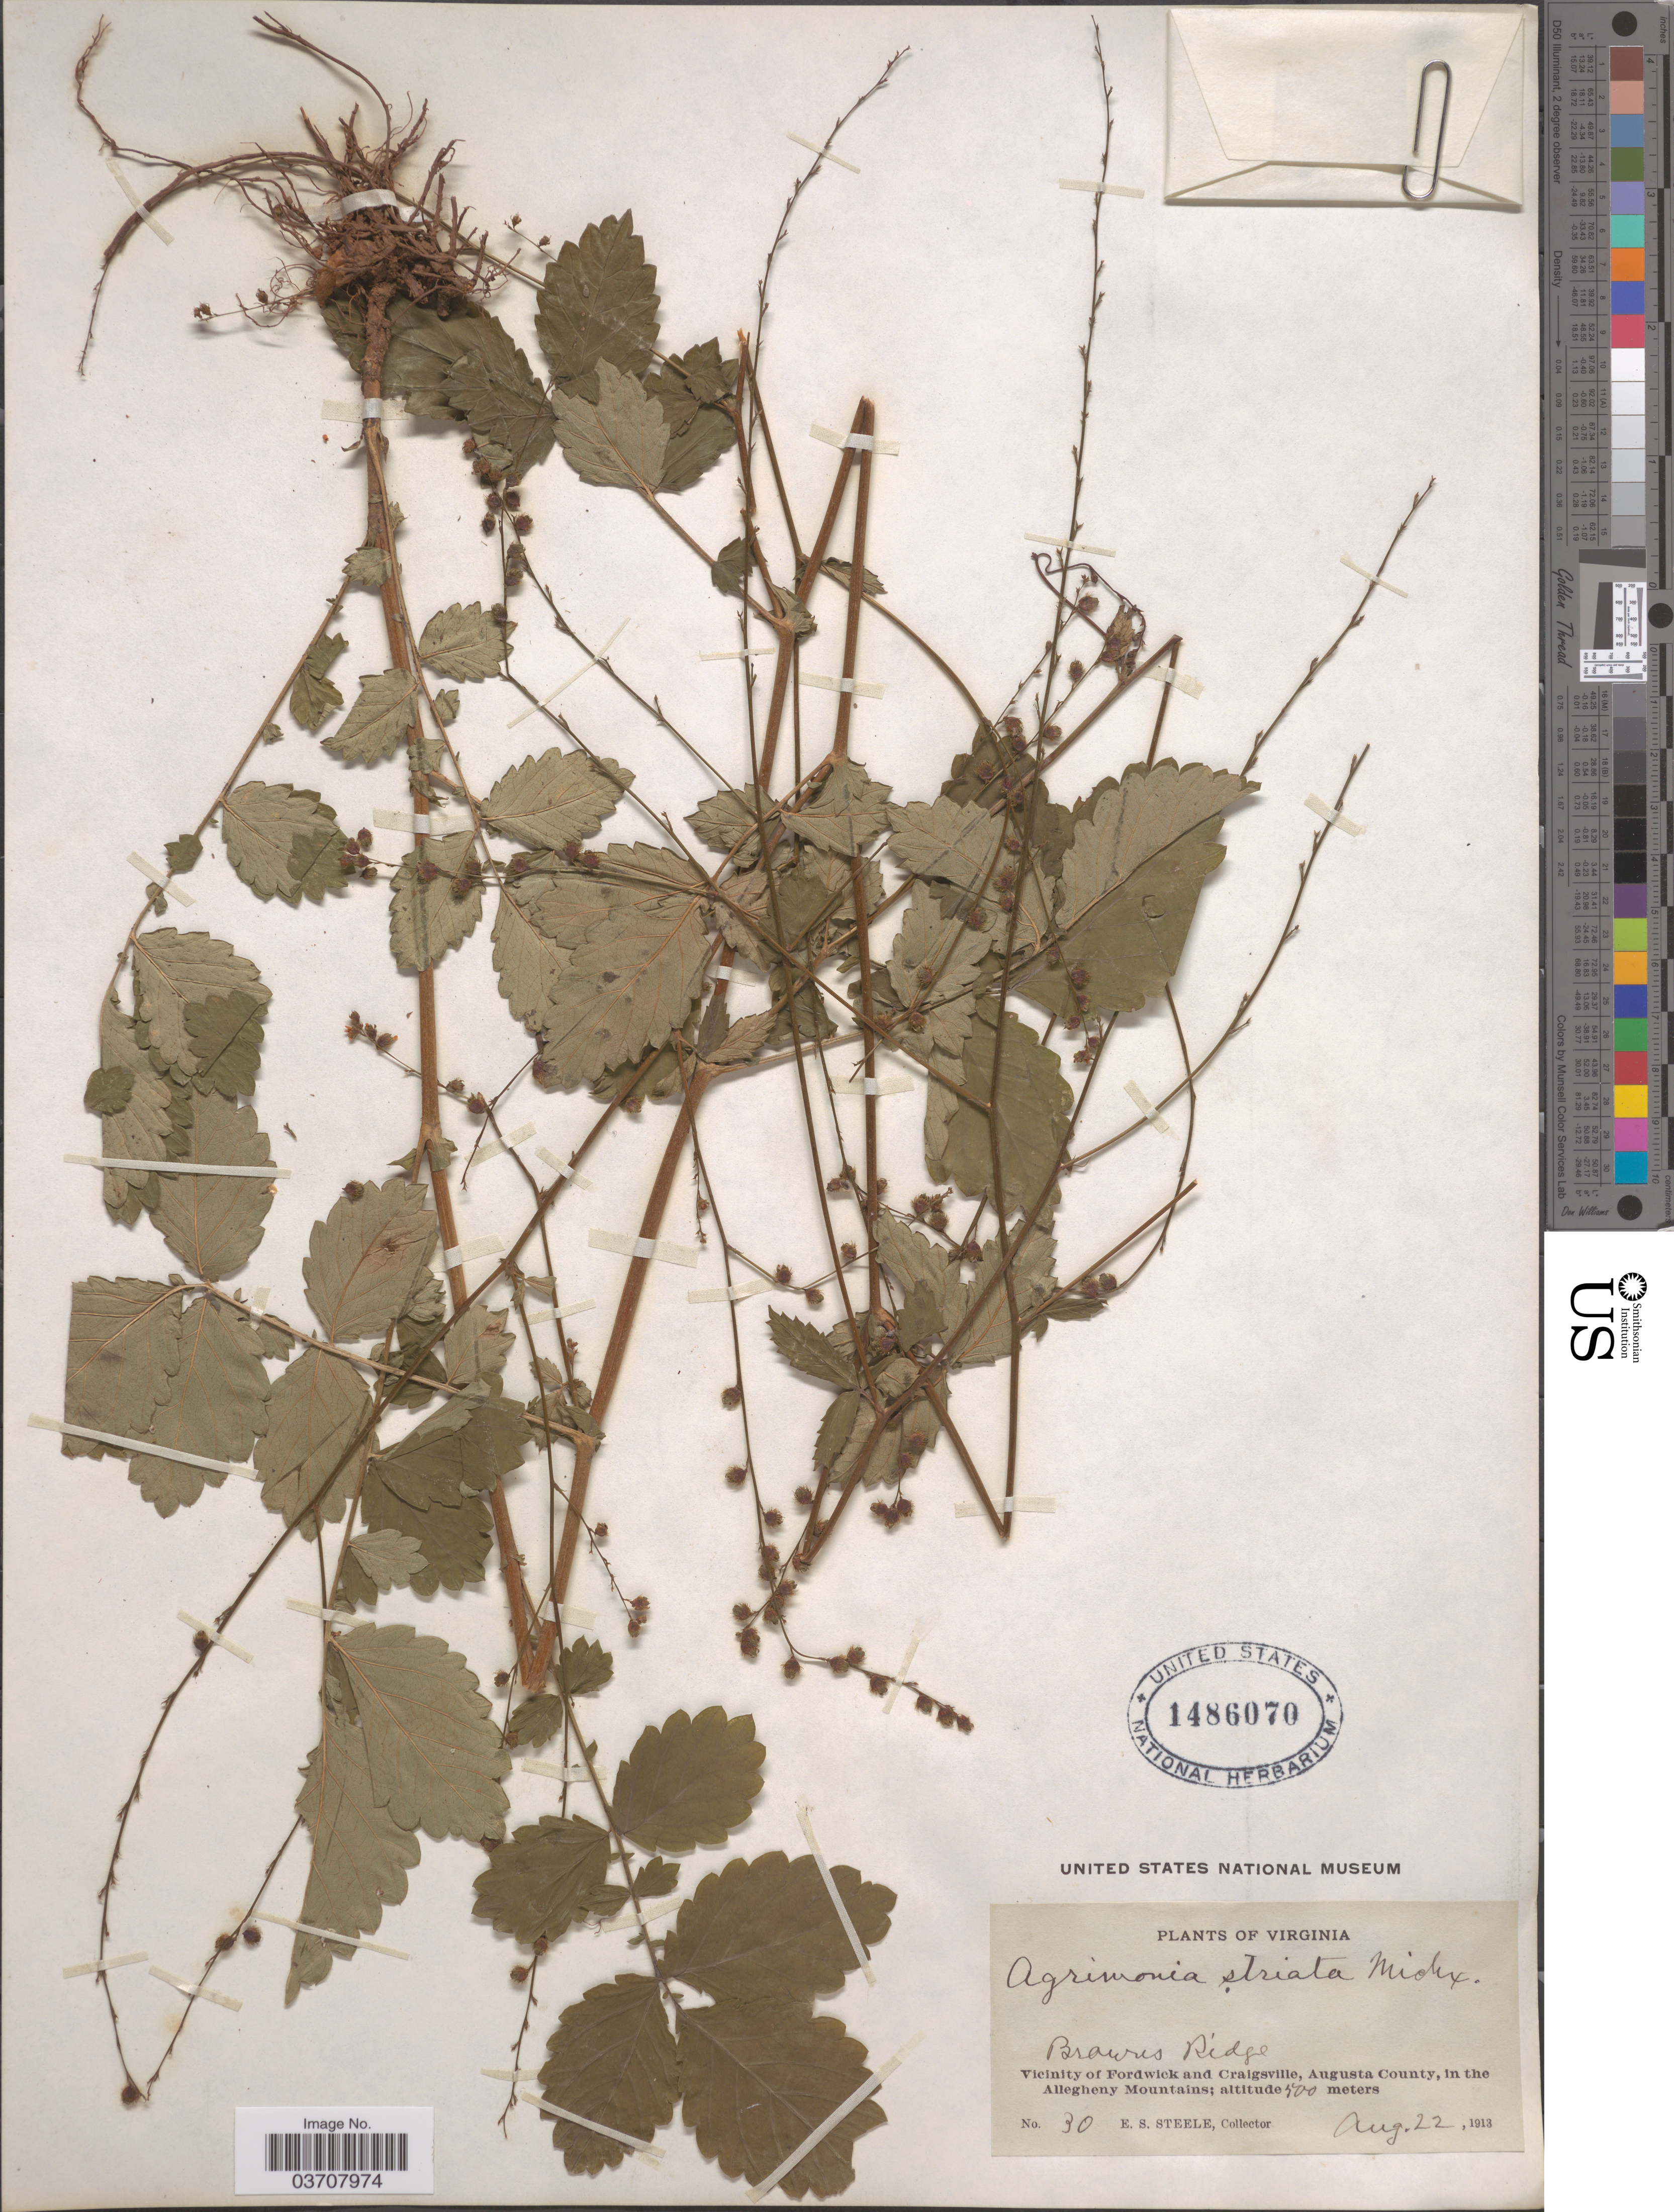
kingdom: Plantae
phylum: Tracheophyta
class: Magnoliopsida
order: Rosales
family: Rosaceae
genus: Agrimonia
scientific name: Agrimonia rostellata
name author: Wallr.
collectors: E. Steele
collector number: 30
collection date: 1913-08-22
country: United States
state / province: Virginia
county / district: Augusta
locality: Browns Ridge. Vicinity of Fordwick and Craigsville, Augusta County, in the Allegheny Mountains.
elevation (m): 500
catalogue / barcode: US 1486070